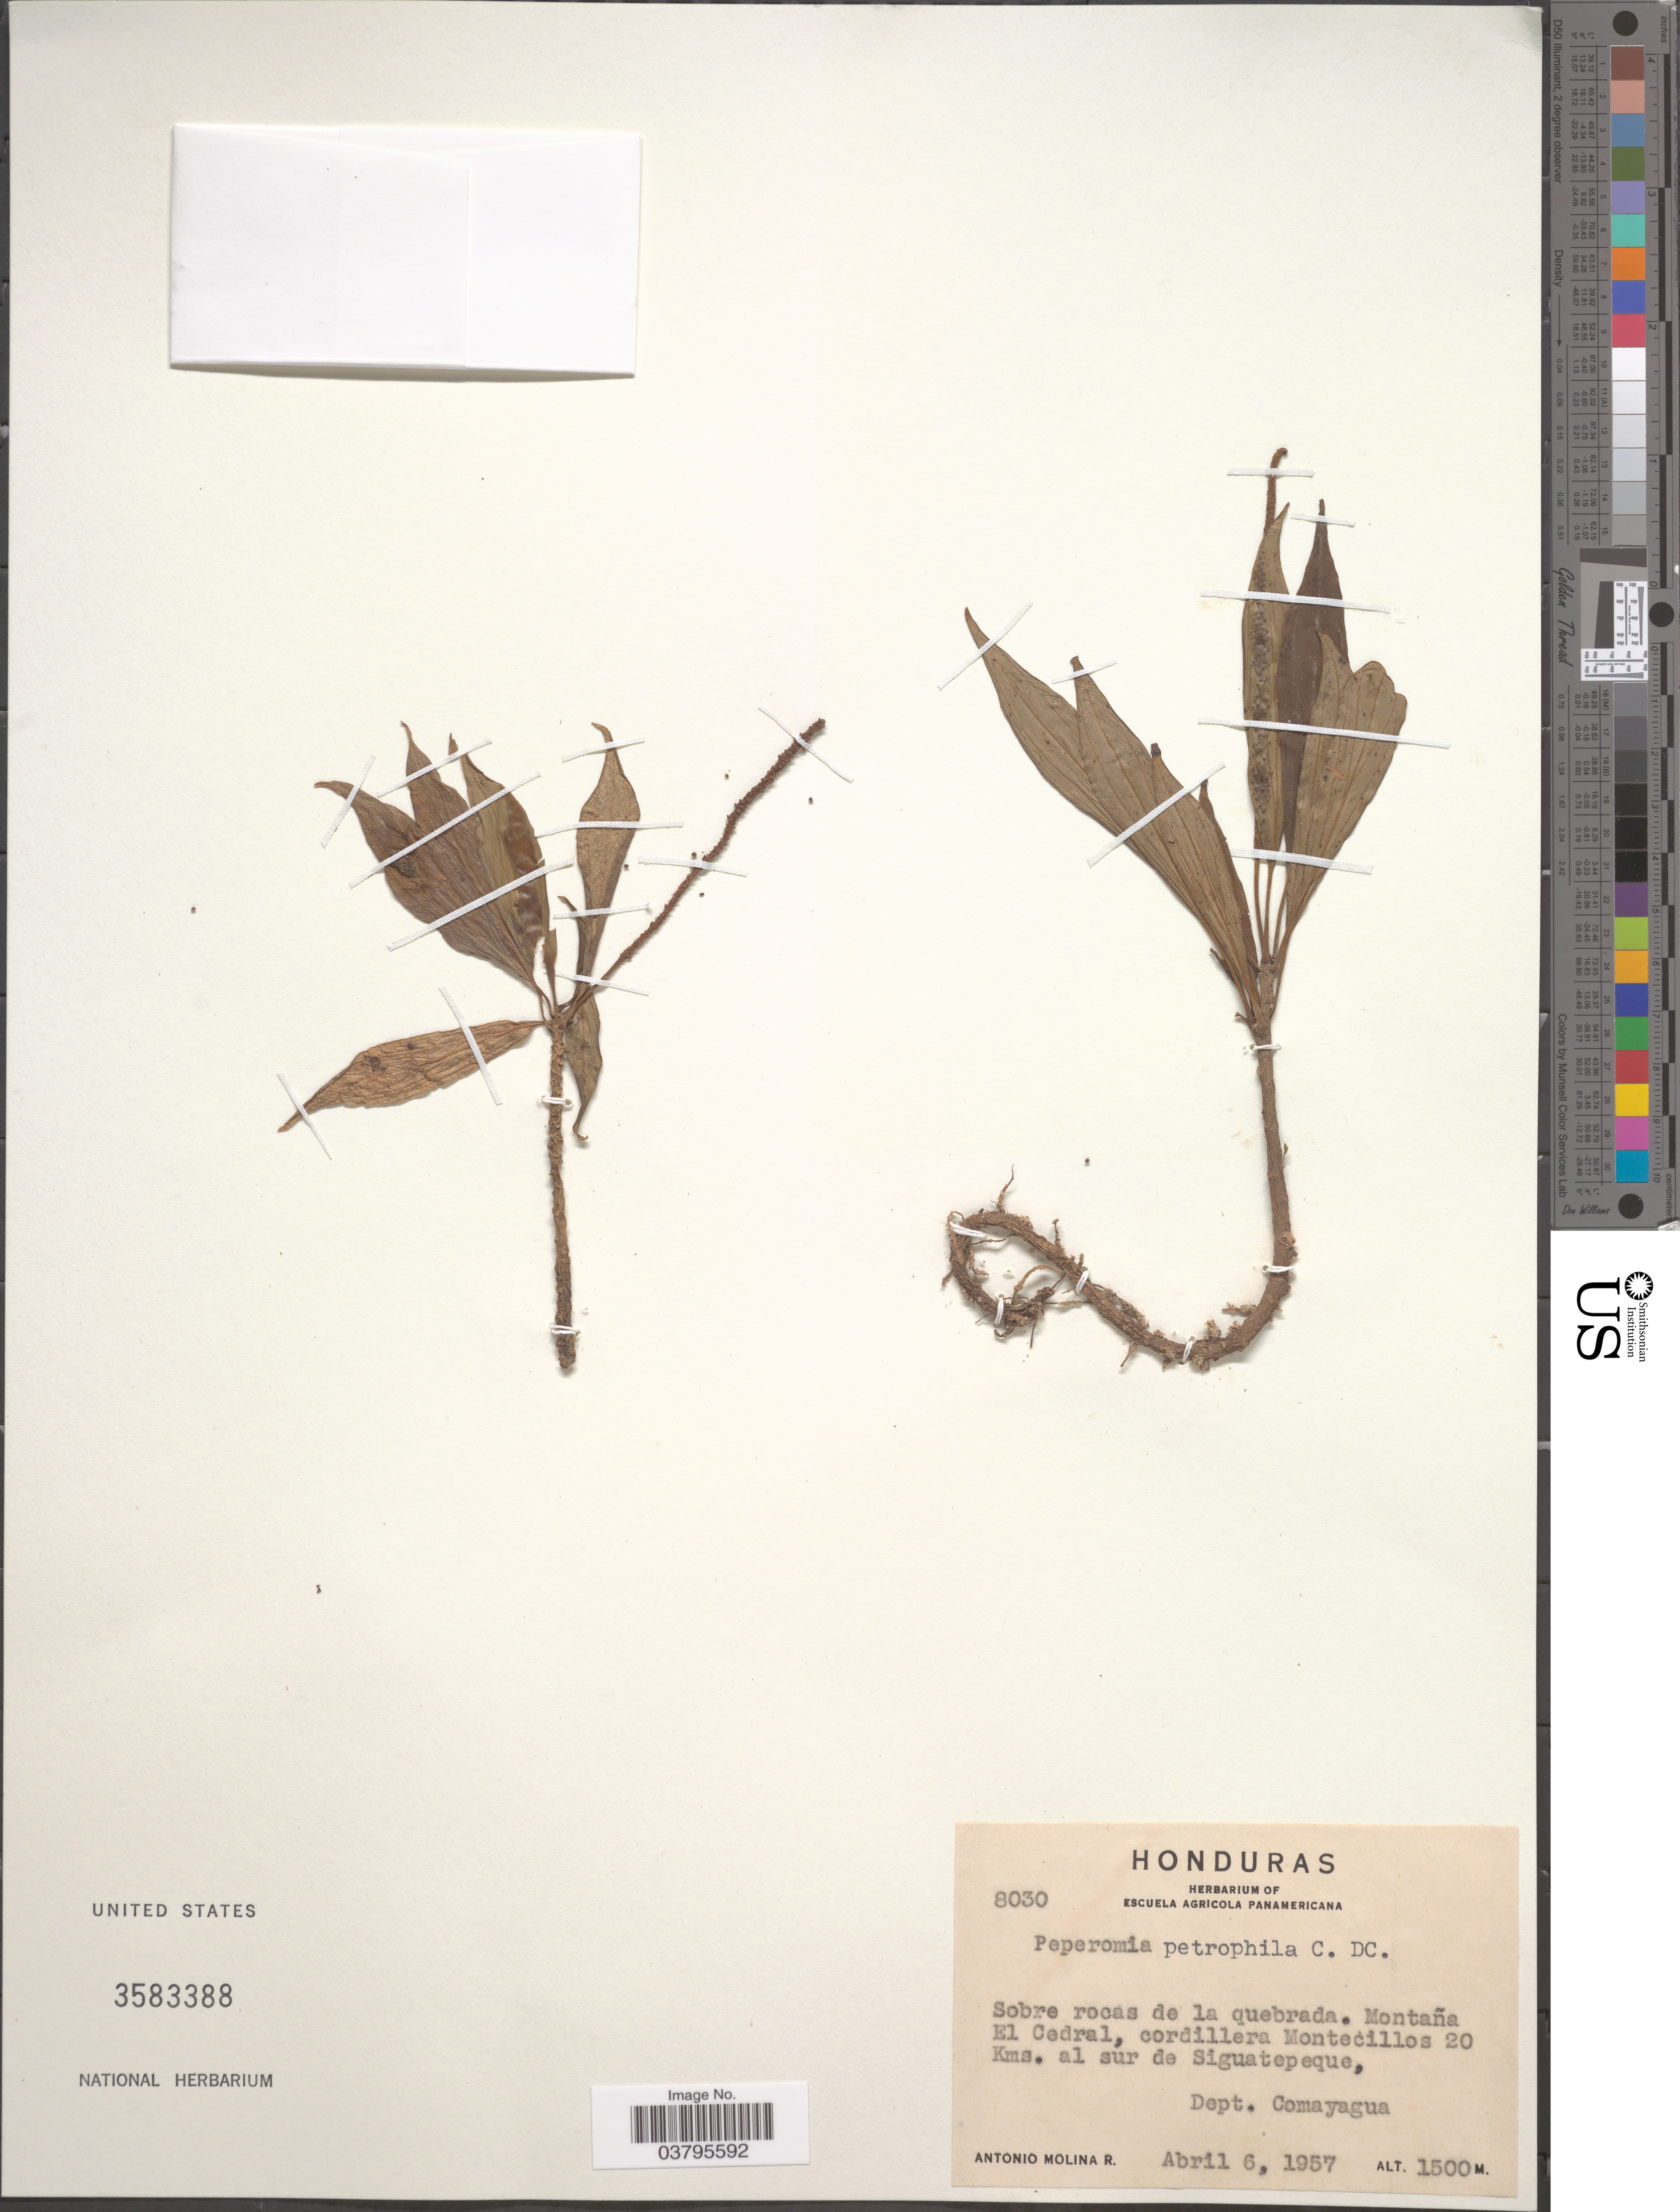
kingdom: Plantae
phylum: Tracheophyta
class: Magnoliopsida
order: Piperales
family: Piperaceae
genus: Peperomia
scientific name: Peperomia petrophila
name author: C. DC.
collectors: A. Molina R.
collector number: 8030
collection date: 1957-04-06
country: Honduras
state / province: Comayagua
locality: Montaña El Cedral, cordillera Montecillos 20 Kms. al sur de Siguatepeque, Dept. Comayagua.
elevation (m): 1500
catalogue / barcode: US 3583388